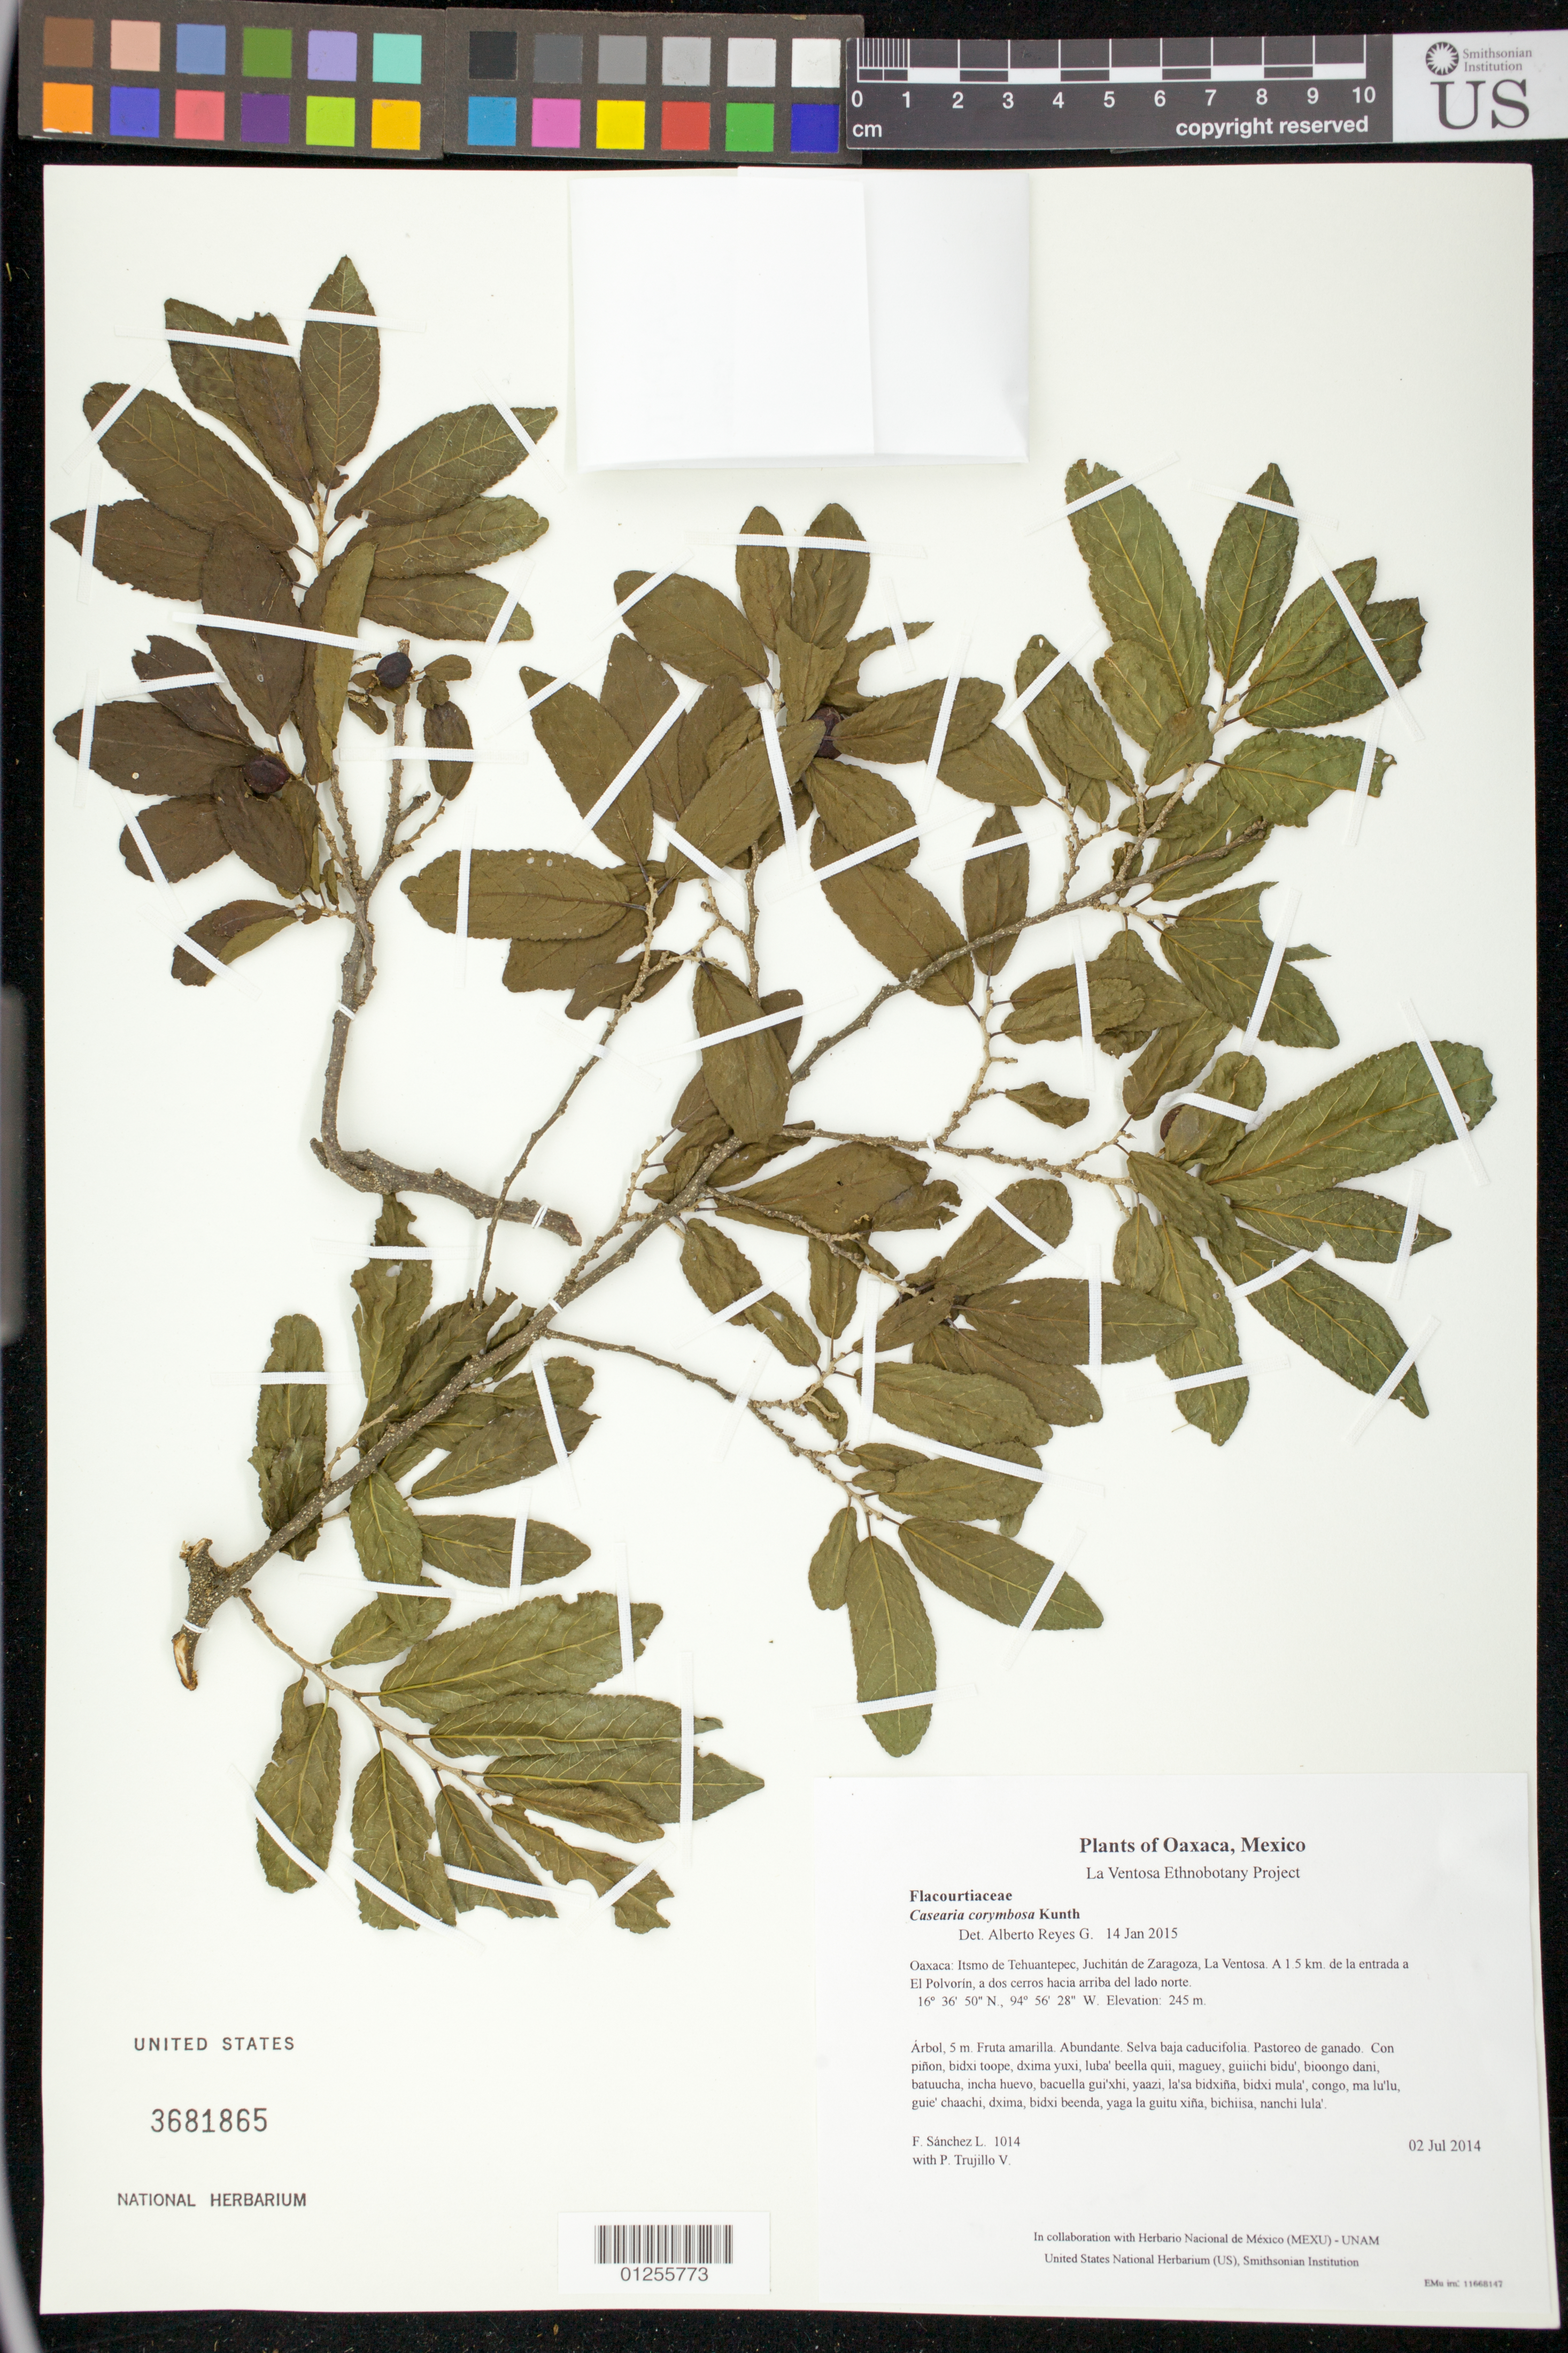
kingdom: Plantae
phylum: Tracheophyta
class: Magnoliopsida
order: Malpighiales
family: Salicaceae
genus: Casearia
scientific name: Casearia corymbosa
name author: Kunth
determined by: Reyes García, A.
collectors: F. Sánchez L. & P. Trujillo V.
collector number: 1014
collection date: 2014-07-02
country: Mexico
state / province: Oaxaca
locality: Itsmo de Tehuantepec, Juchitán de Zaragoza, La Ventosa. A 1.5 km. de la entrada a El Polvorín, a dos cerros hacia arriba del lado norte.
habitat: Selva baja caducifolia. Pastoreo de ganado.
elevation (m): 245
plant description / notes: JEBOT, MEXU, SERO, US; Yaga. 5 m. Cuaananaxhi naguchi. Stale.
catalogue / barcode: US 3681865